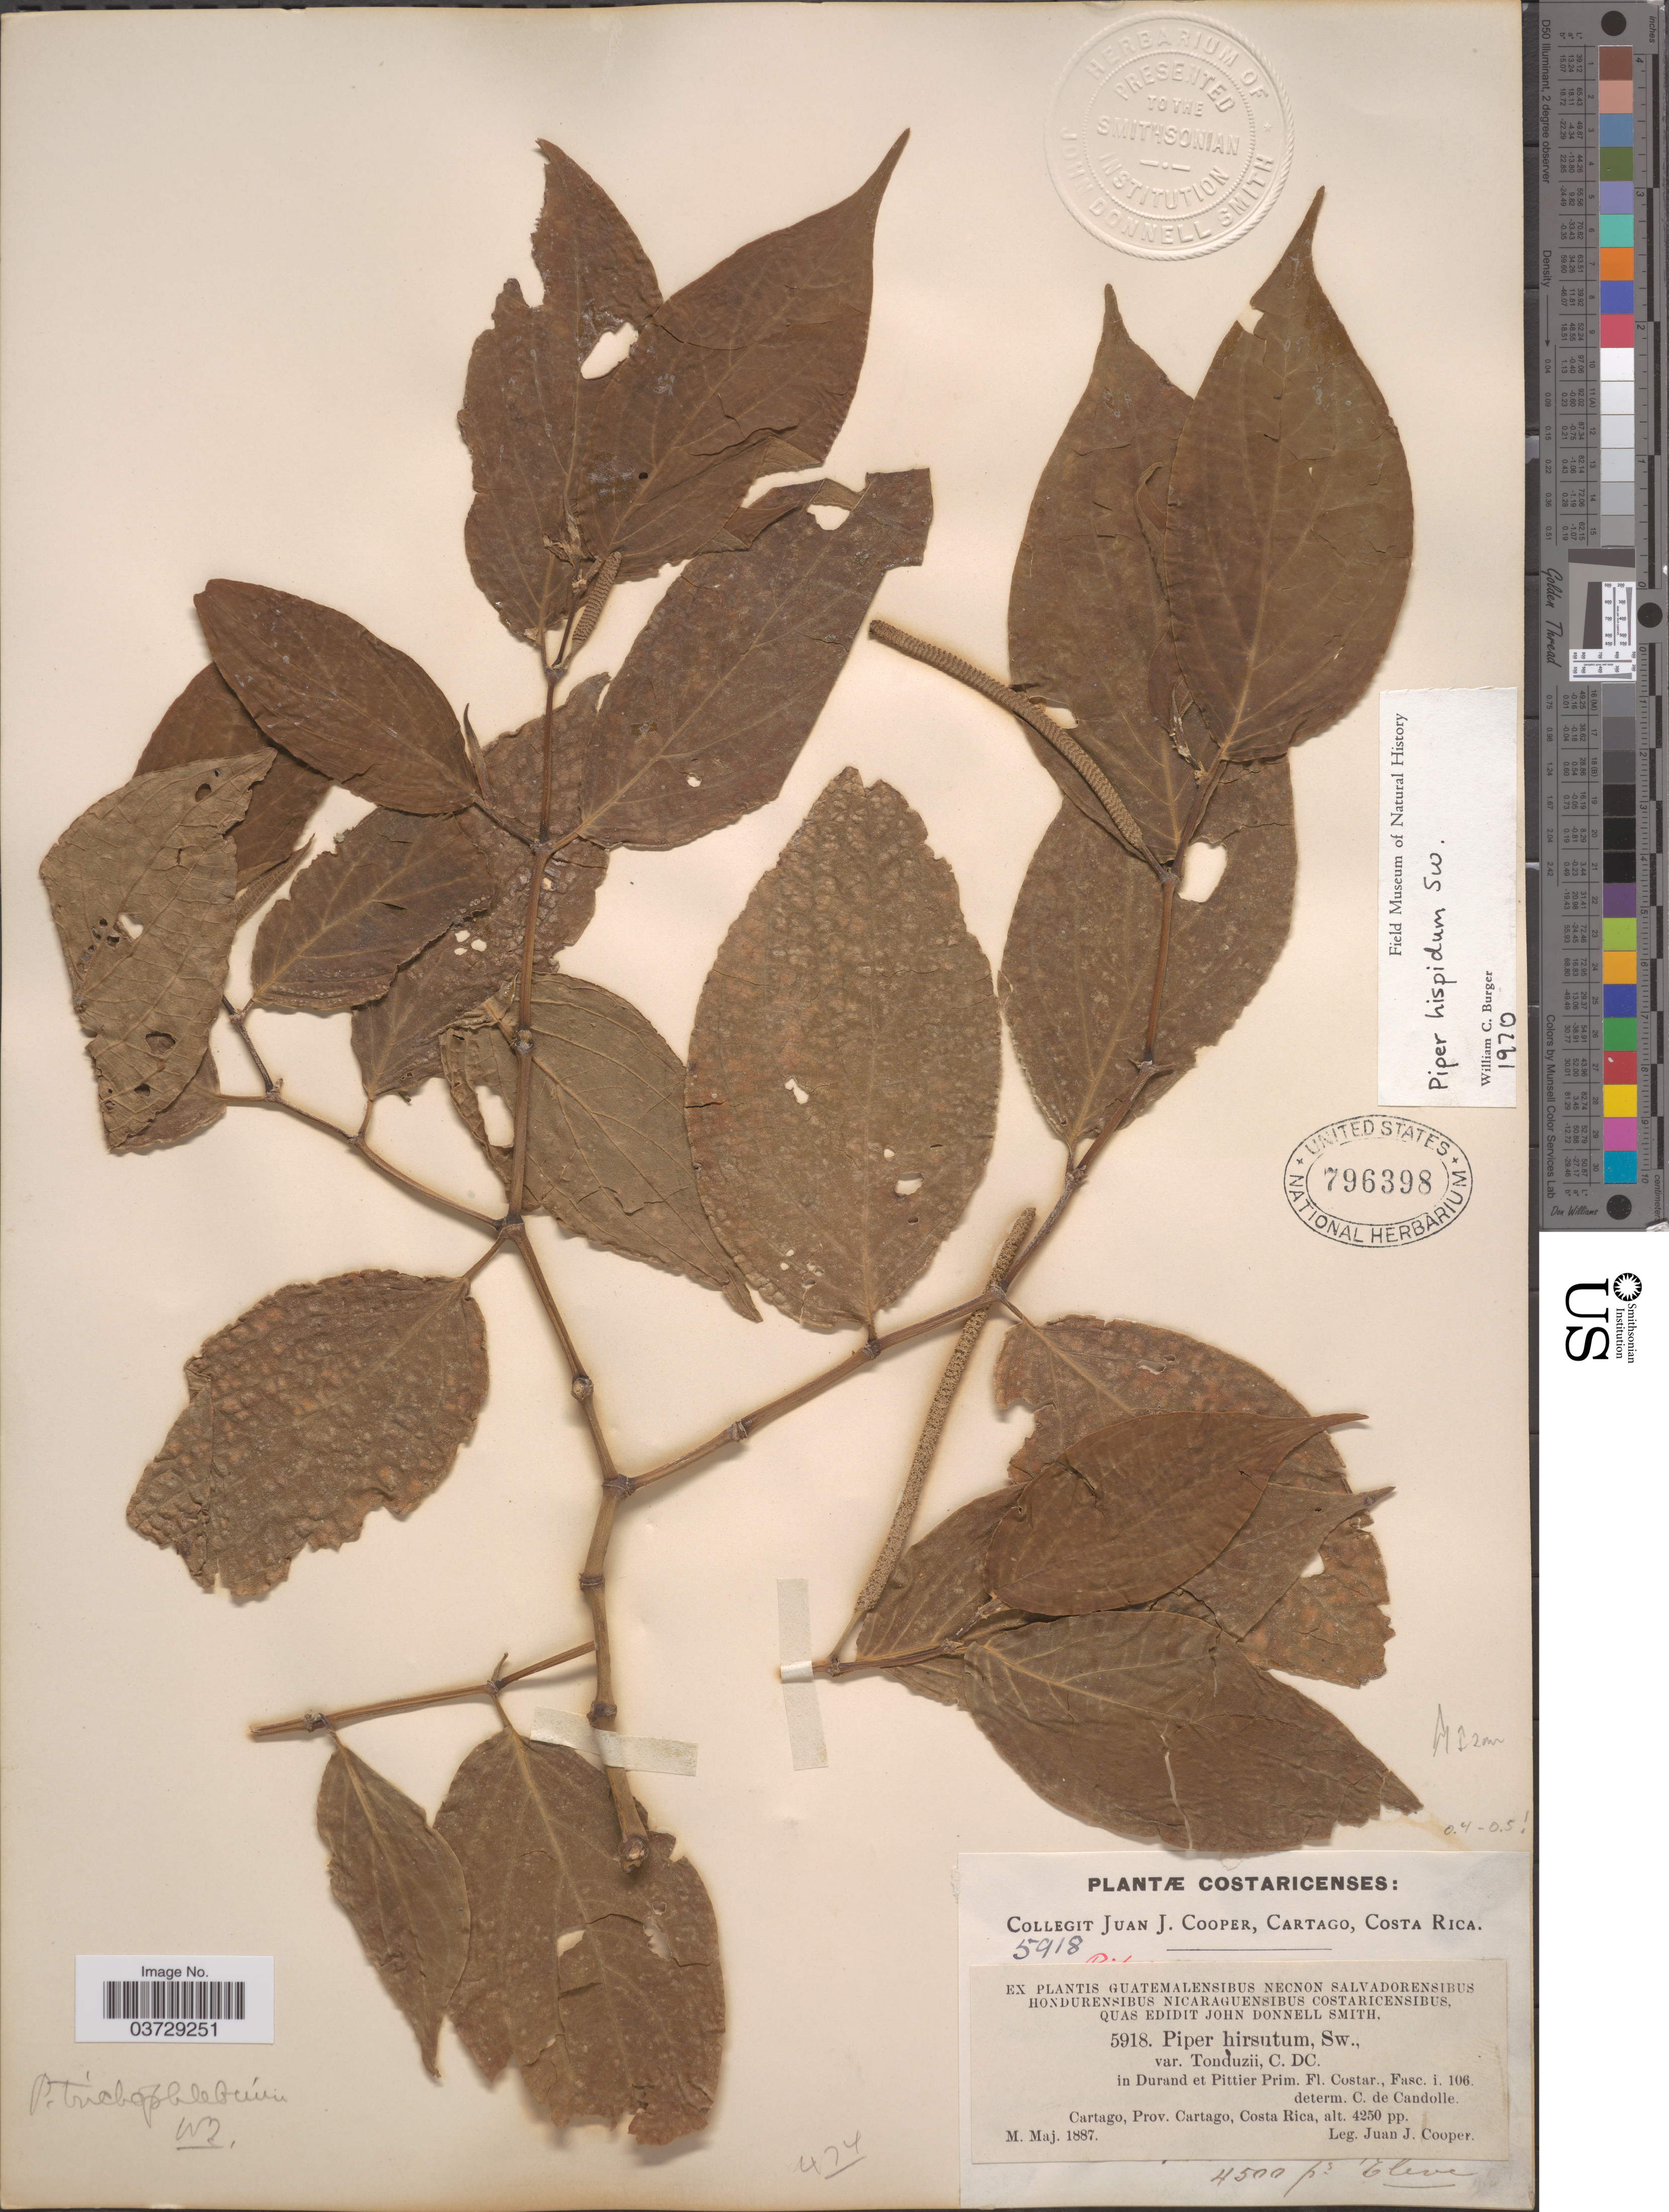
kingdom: Plantae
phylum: Tracheophyta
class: Magnoliopsida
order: Piperales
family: Piperaceae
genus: Piper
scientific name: Piper hispidum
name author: Sw.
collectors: J. J. Cooper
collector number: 5918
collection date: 1887-05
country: Costa Rica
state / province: Cartago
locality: Cartago, Prov. Cartago.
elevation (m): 1295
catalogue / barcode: US 796398